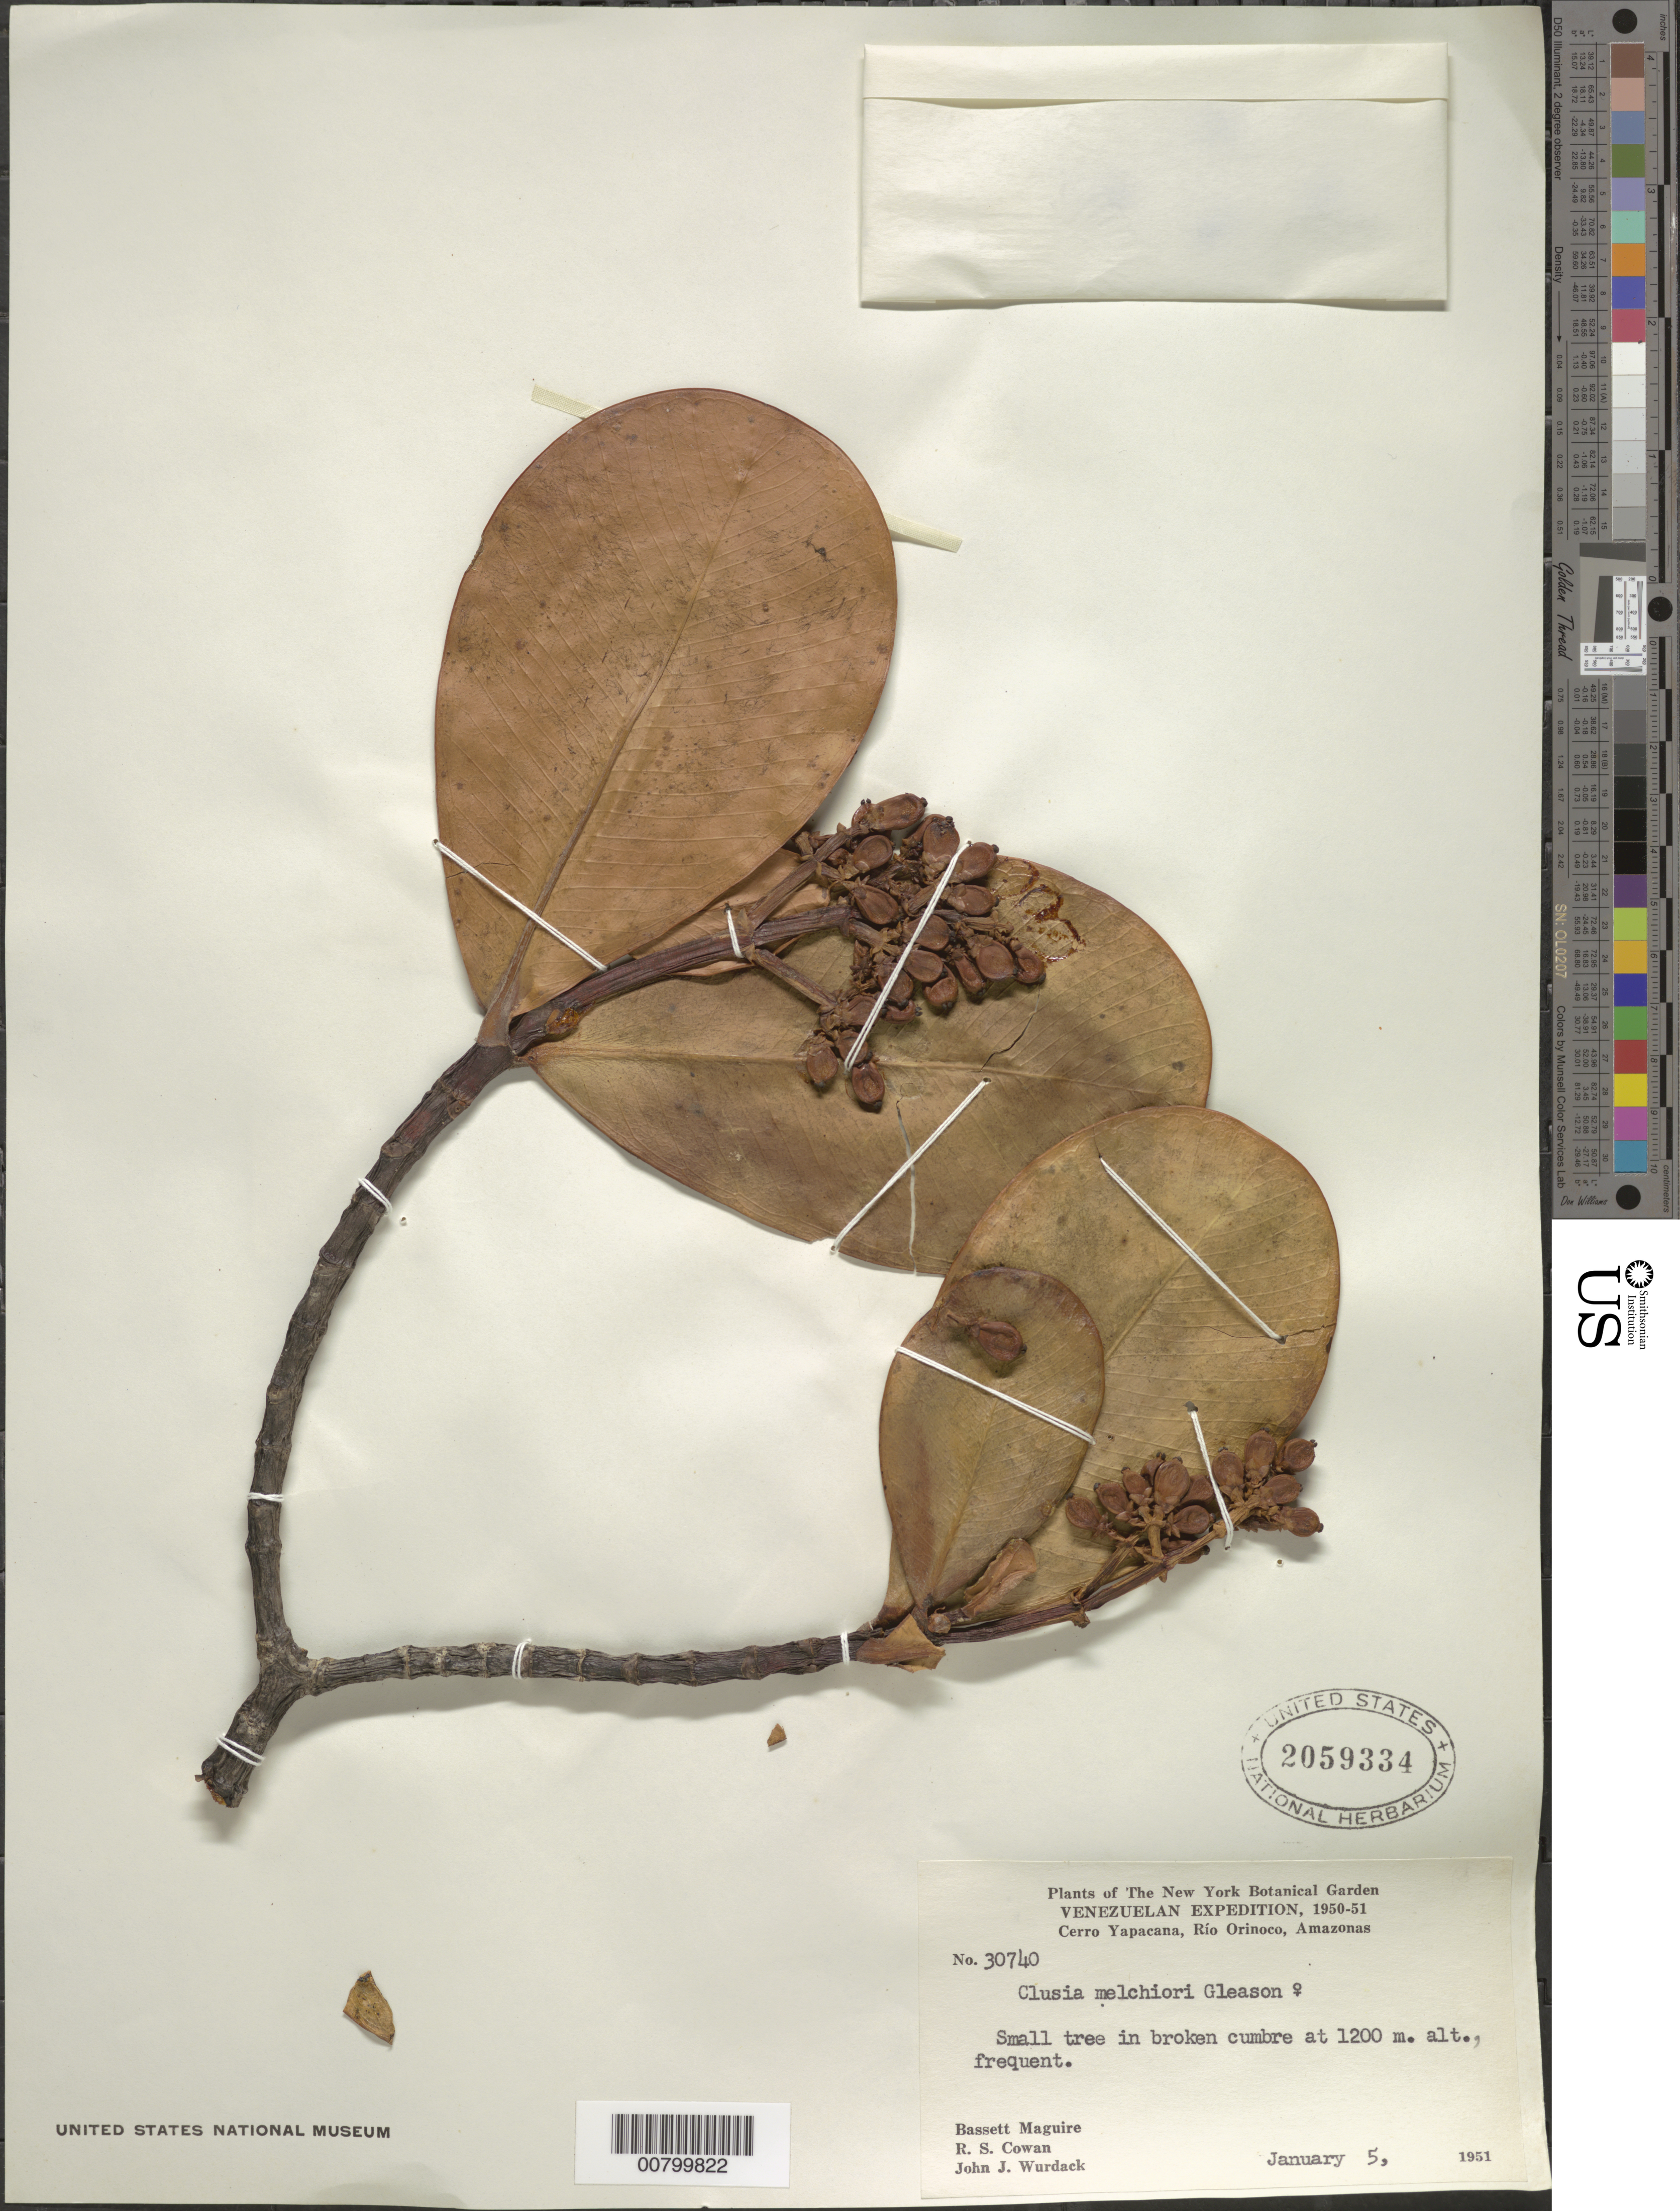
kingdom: Plantae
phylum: Tracheophyta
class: Magnoliopsida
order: Malpighiales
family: Clusiaceae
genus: Clusia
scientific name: Clusia melchiori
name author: Gleason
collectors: B. Maguire, R. S. Cowan & J. J. Wurdack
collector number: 30740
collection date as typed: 5-Jan-51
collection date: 1951-01-05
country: Venezuela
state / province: Amazonas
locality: Cerro Yapacána, Río Orinoco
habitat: Broken cumbre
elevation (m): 1200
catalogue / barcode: US 2059334